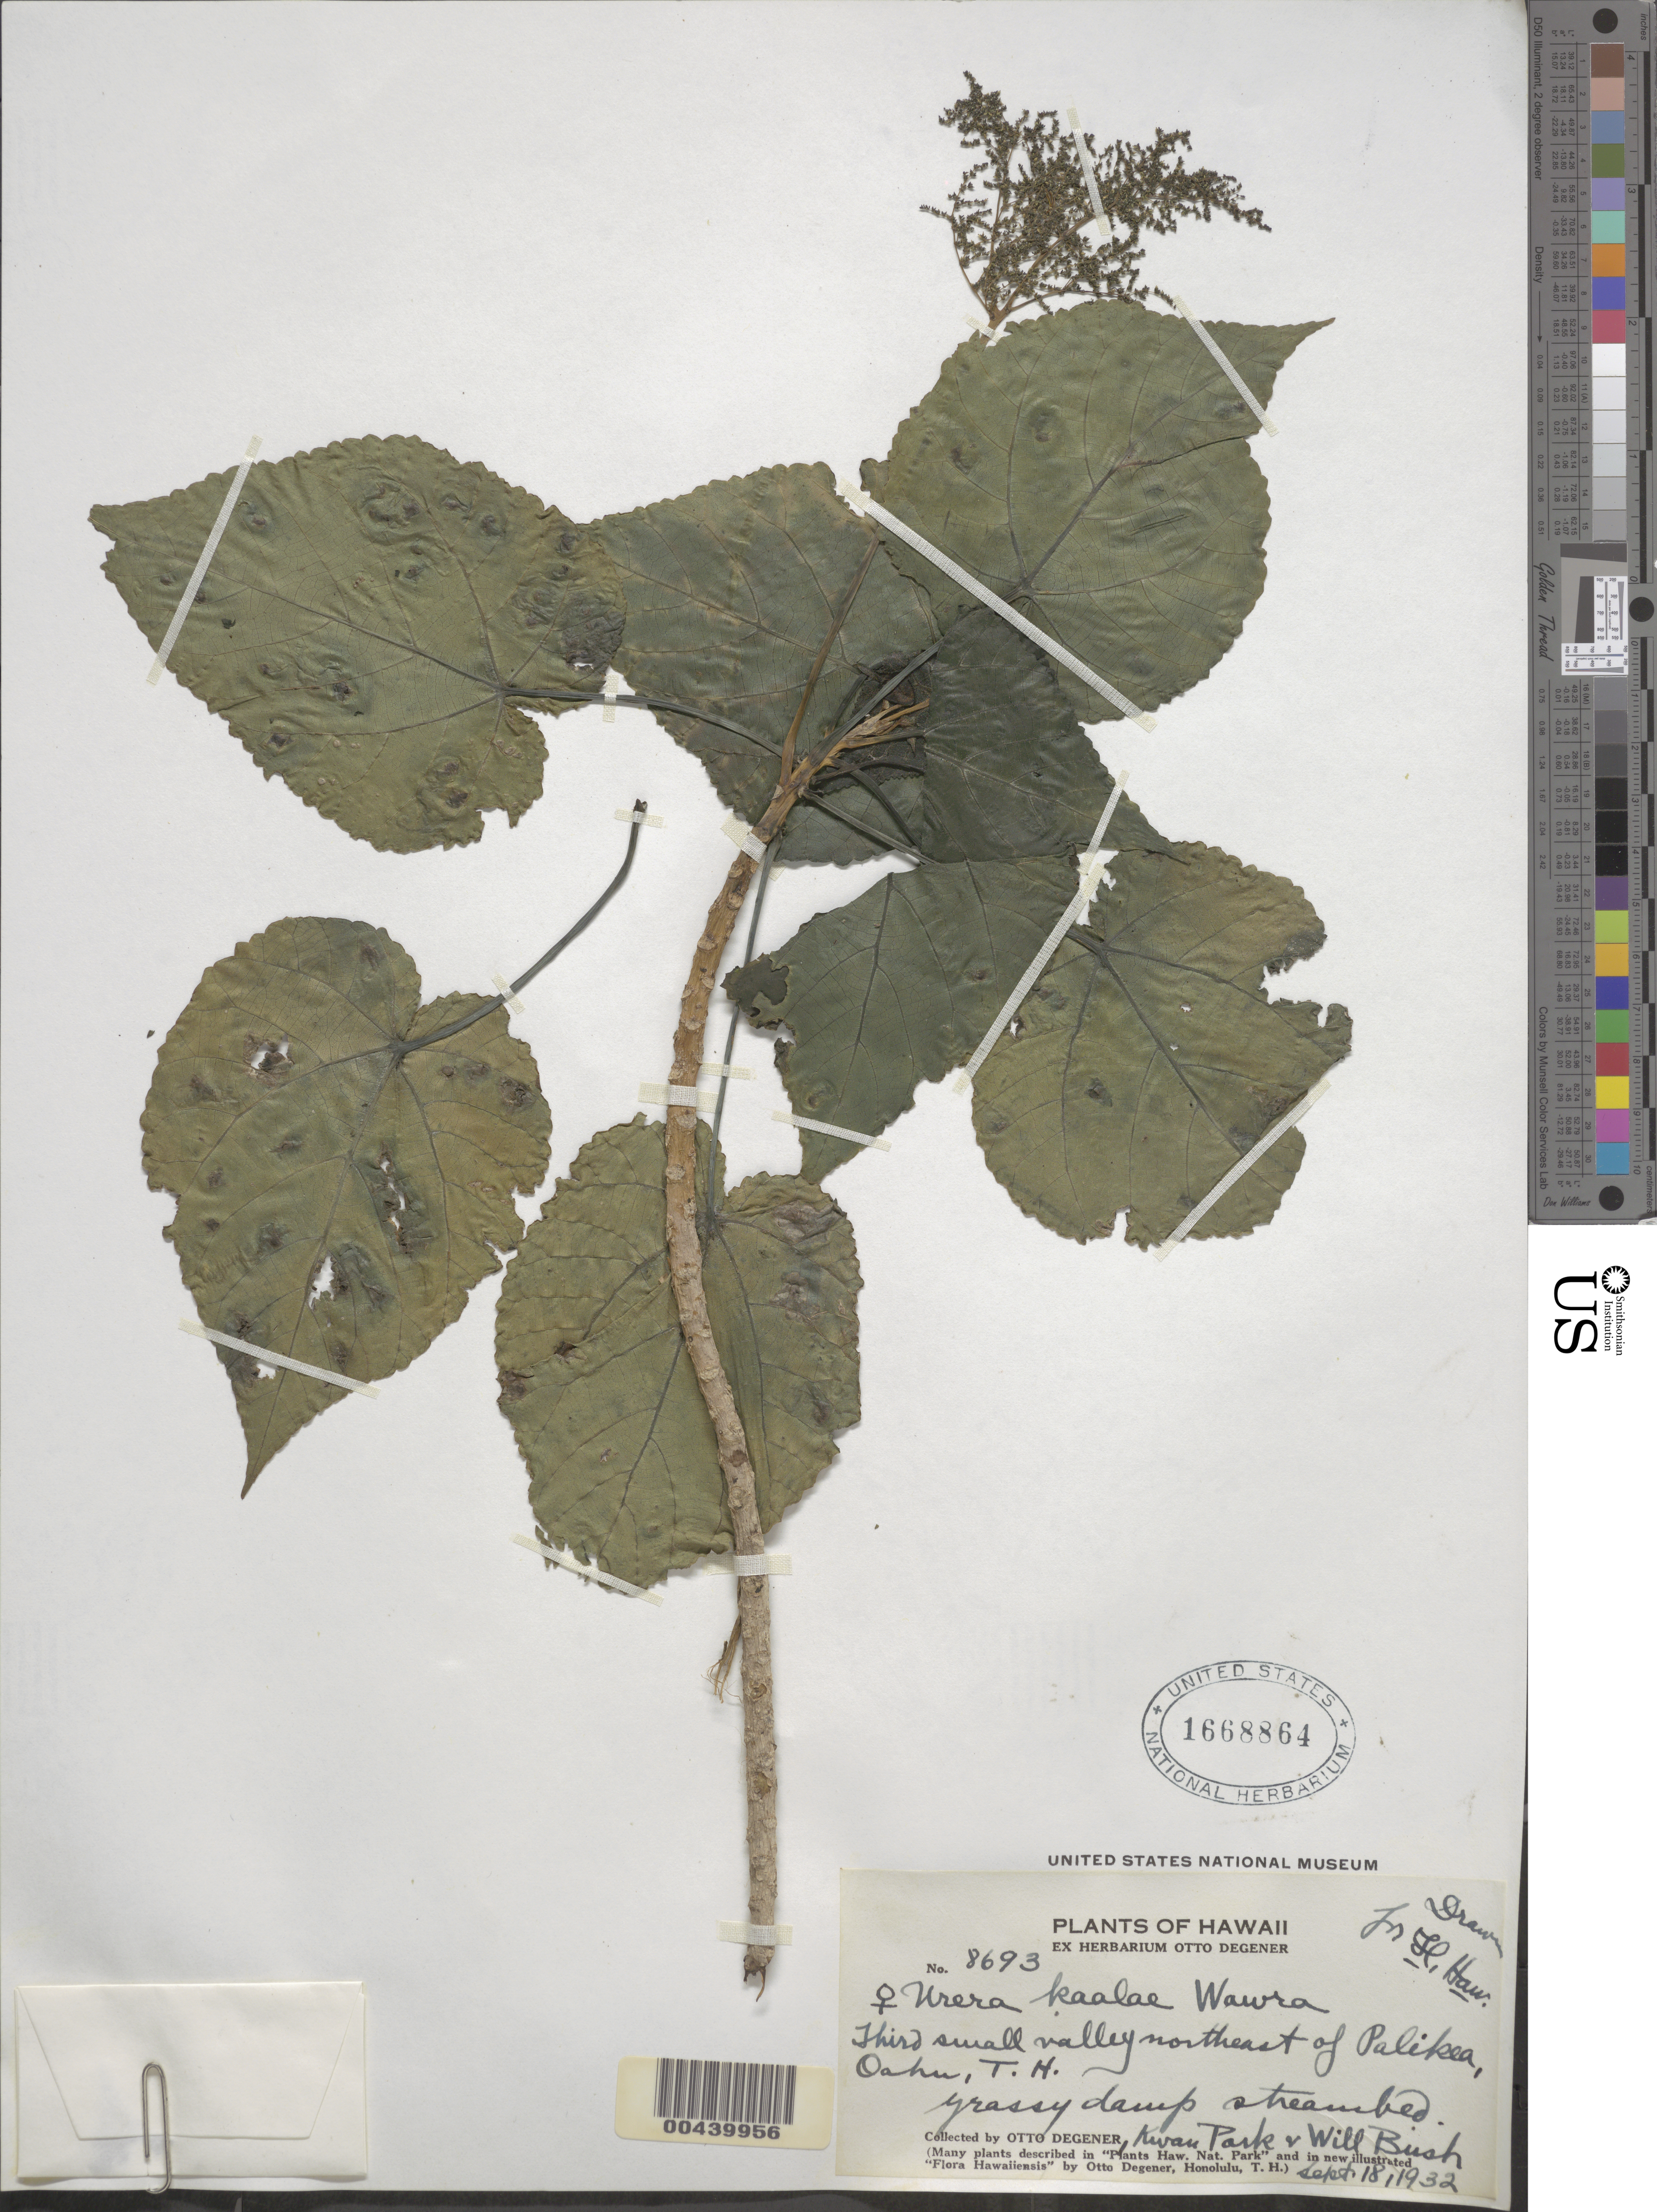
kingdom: Plantae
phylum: Tracheophyta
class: Magnoliopsida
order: Rosales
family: Urticaceae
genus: Urera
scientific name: Urera kaalae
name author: Wawra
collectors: O. Degener, K. Park & W. Bush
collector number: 8693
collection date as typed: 18 Sep 1932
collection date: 1932-09-18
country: United States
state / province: Hawaii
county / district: Honolulu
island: Oahu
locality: Third small valley NE of Palikea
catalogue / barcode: US 1668864